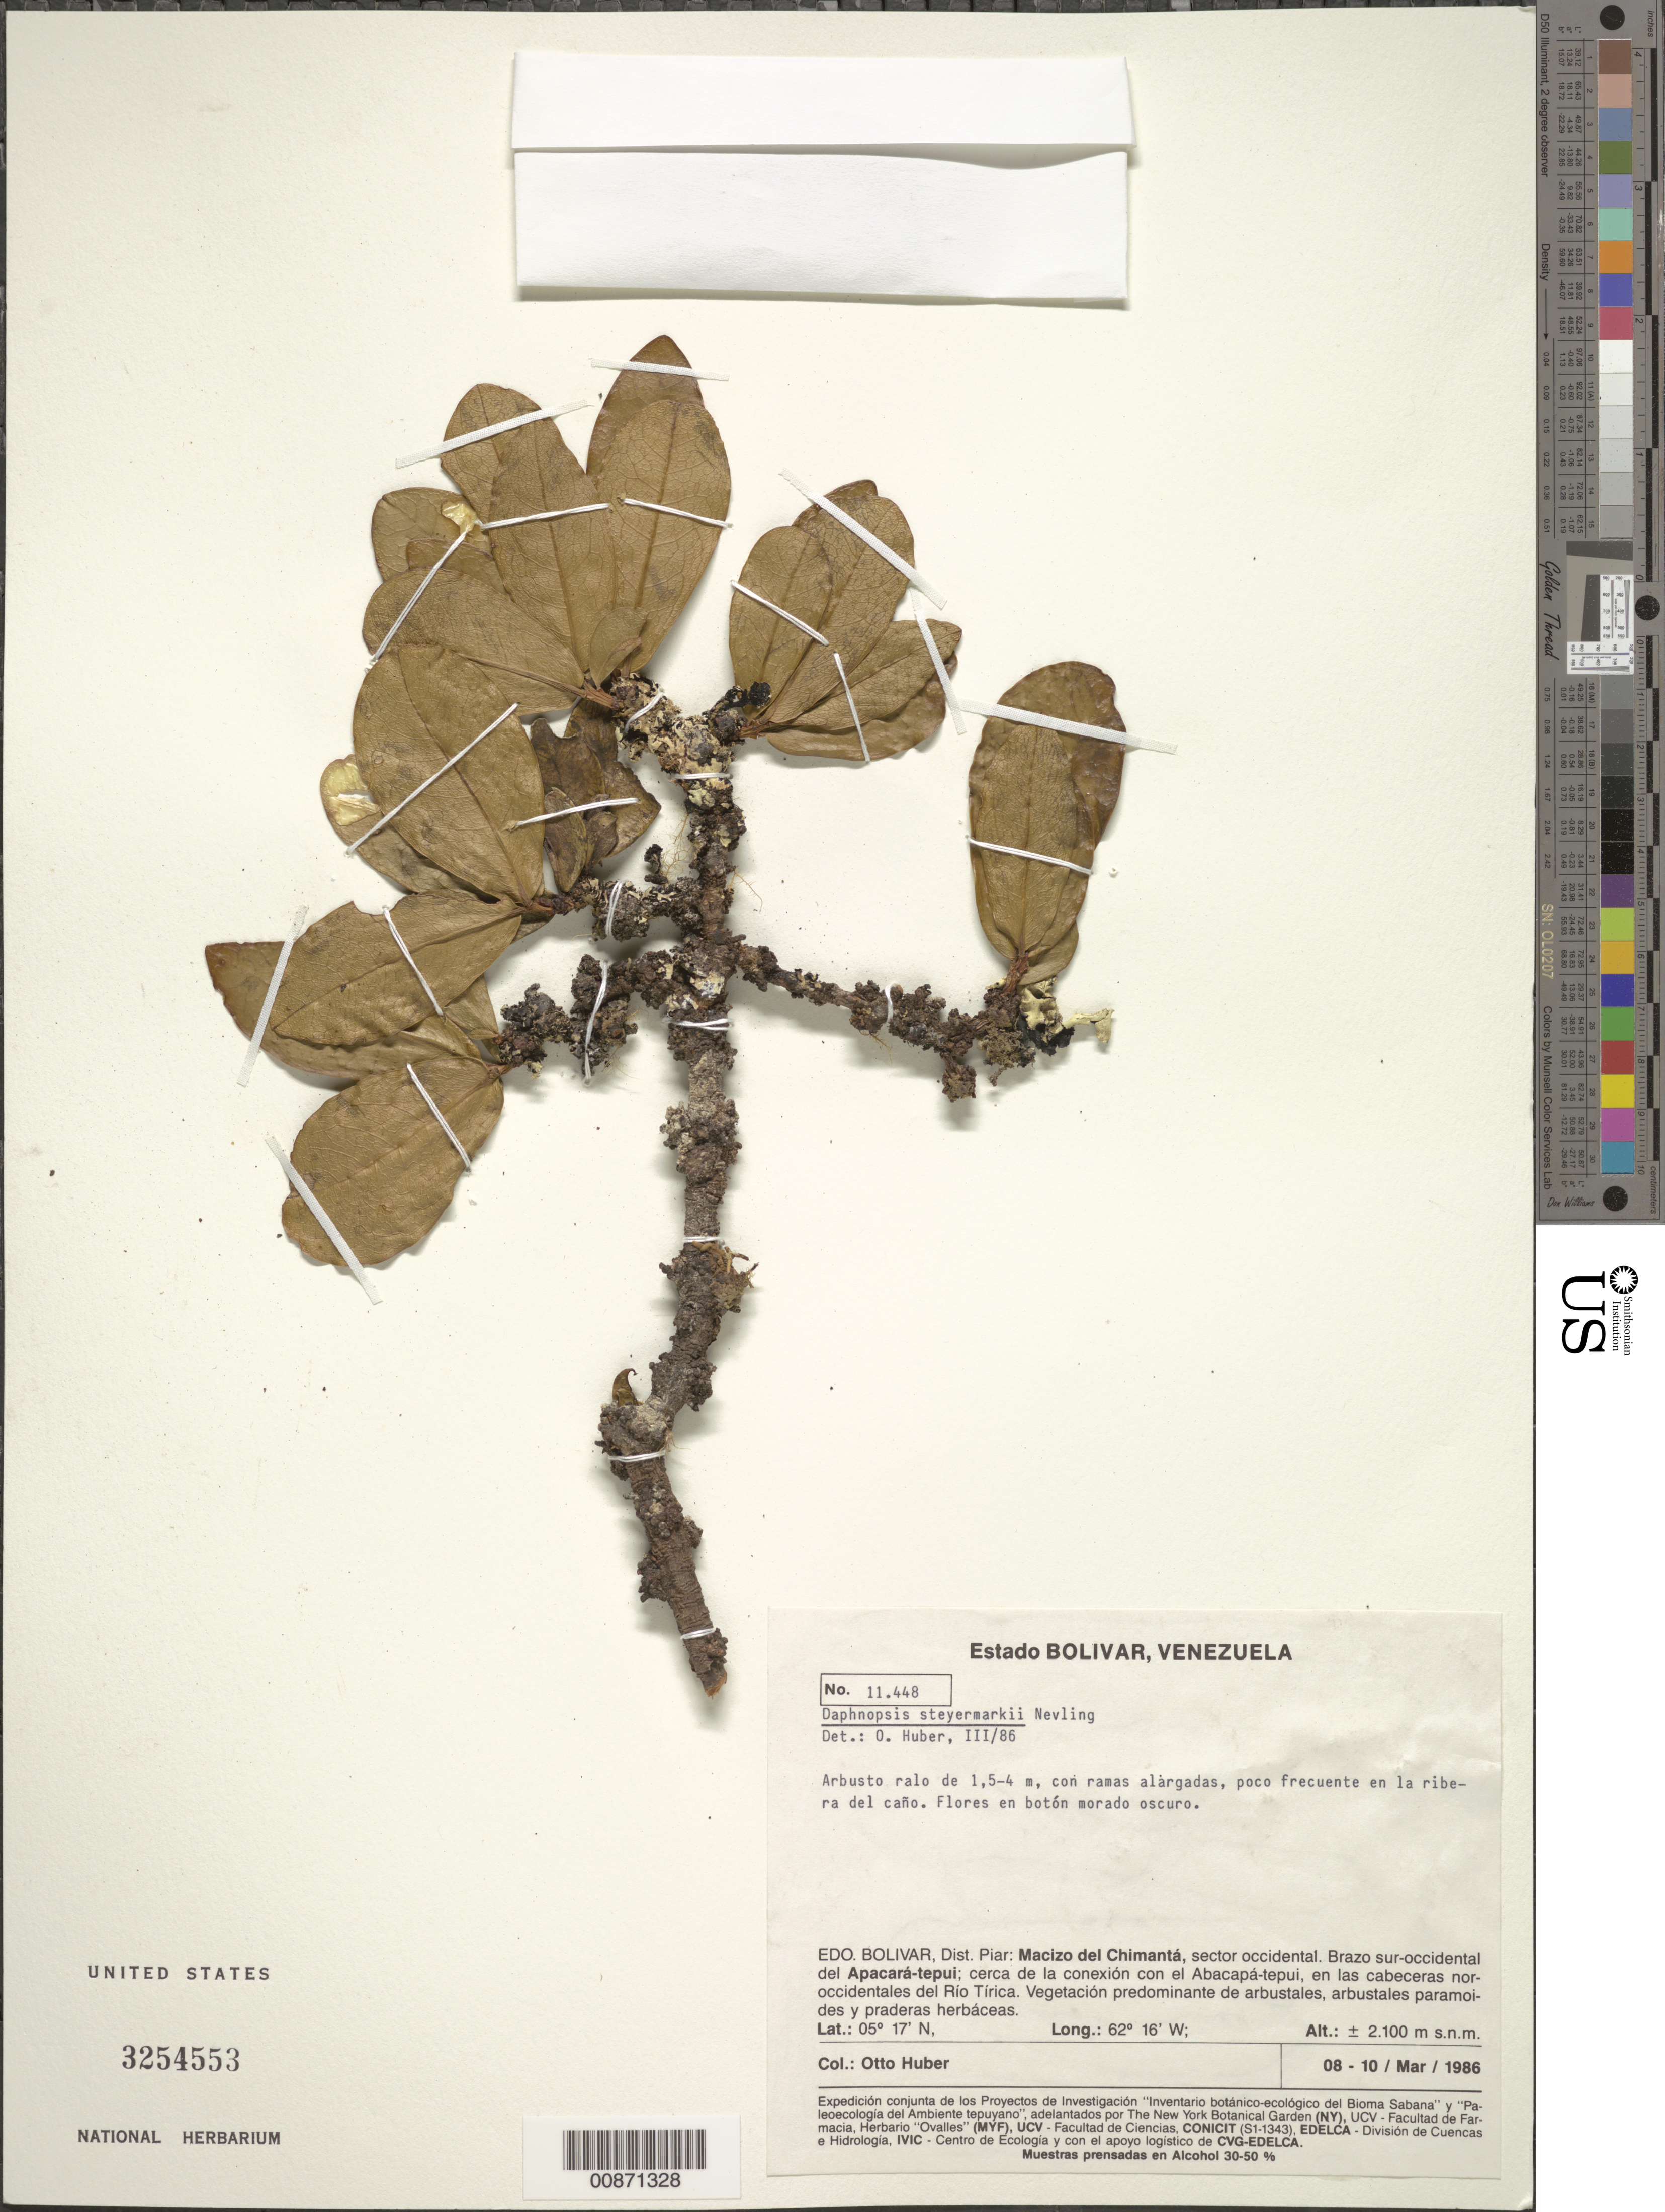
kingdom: Plantae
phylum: Tracheophyta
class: Magnoliopsida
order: Malvales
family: Thymelaeaceae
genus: Daphnopsis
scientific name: Daphnopsis steyermarkii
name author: Nevling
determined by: Huber, Otto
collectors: O. Huber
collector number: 11448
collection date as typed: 8-Mar-86 to 10-Mar-86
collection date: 1986-03-08/1986-03-10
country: Venezuela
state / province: Bolívar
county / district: Piar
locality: Macizo del Chimantá, sector sur occidental, brazo sur-occidental del Apacará-tepuí; cerca de la conexión con el Abacapá-tepuí, en las cabeceras noroccidentales del Río Tírica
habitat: En la ribera del cano; vegetación predominante de arbustales, arbustales paramoides y praderas herbaceas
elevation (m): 2100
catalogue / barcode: US 3254553